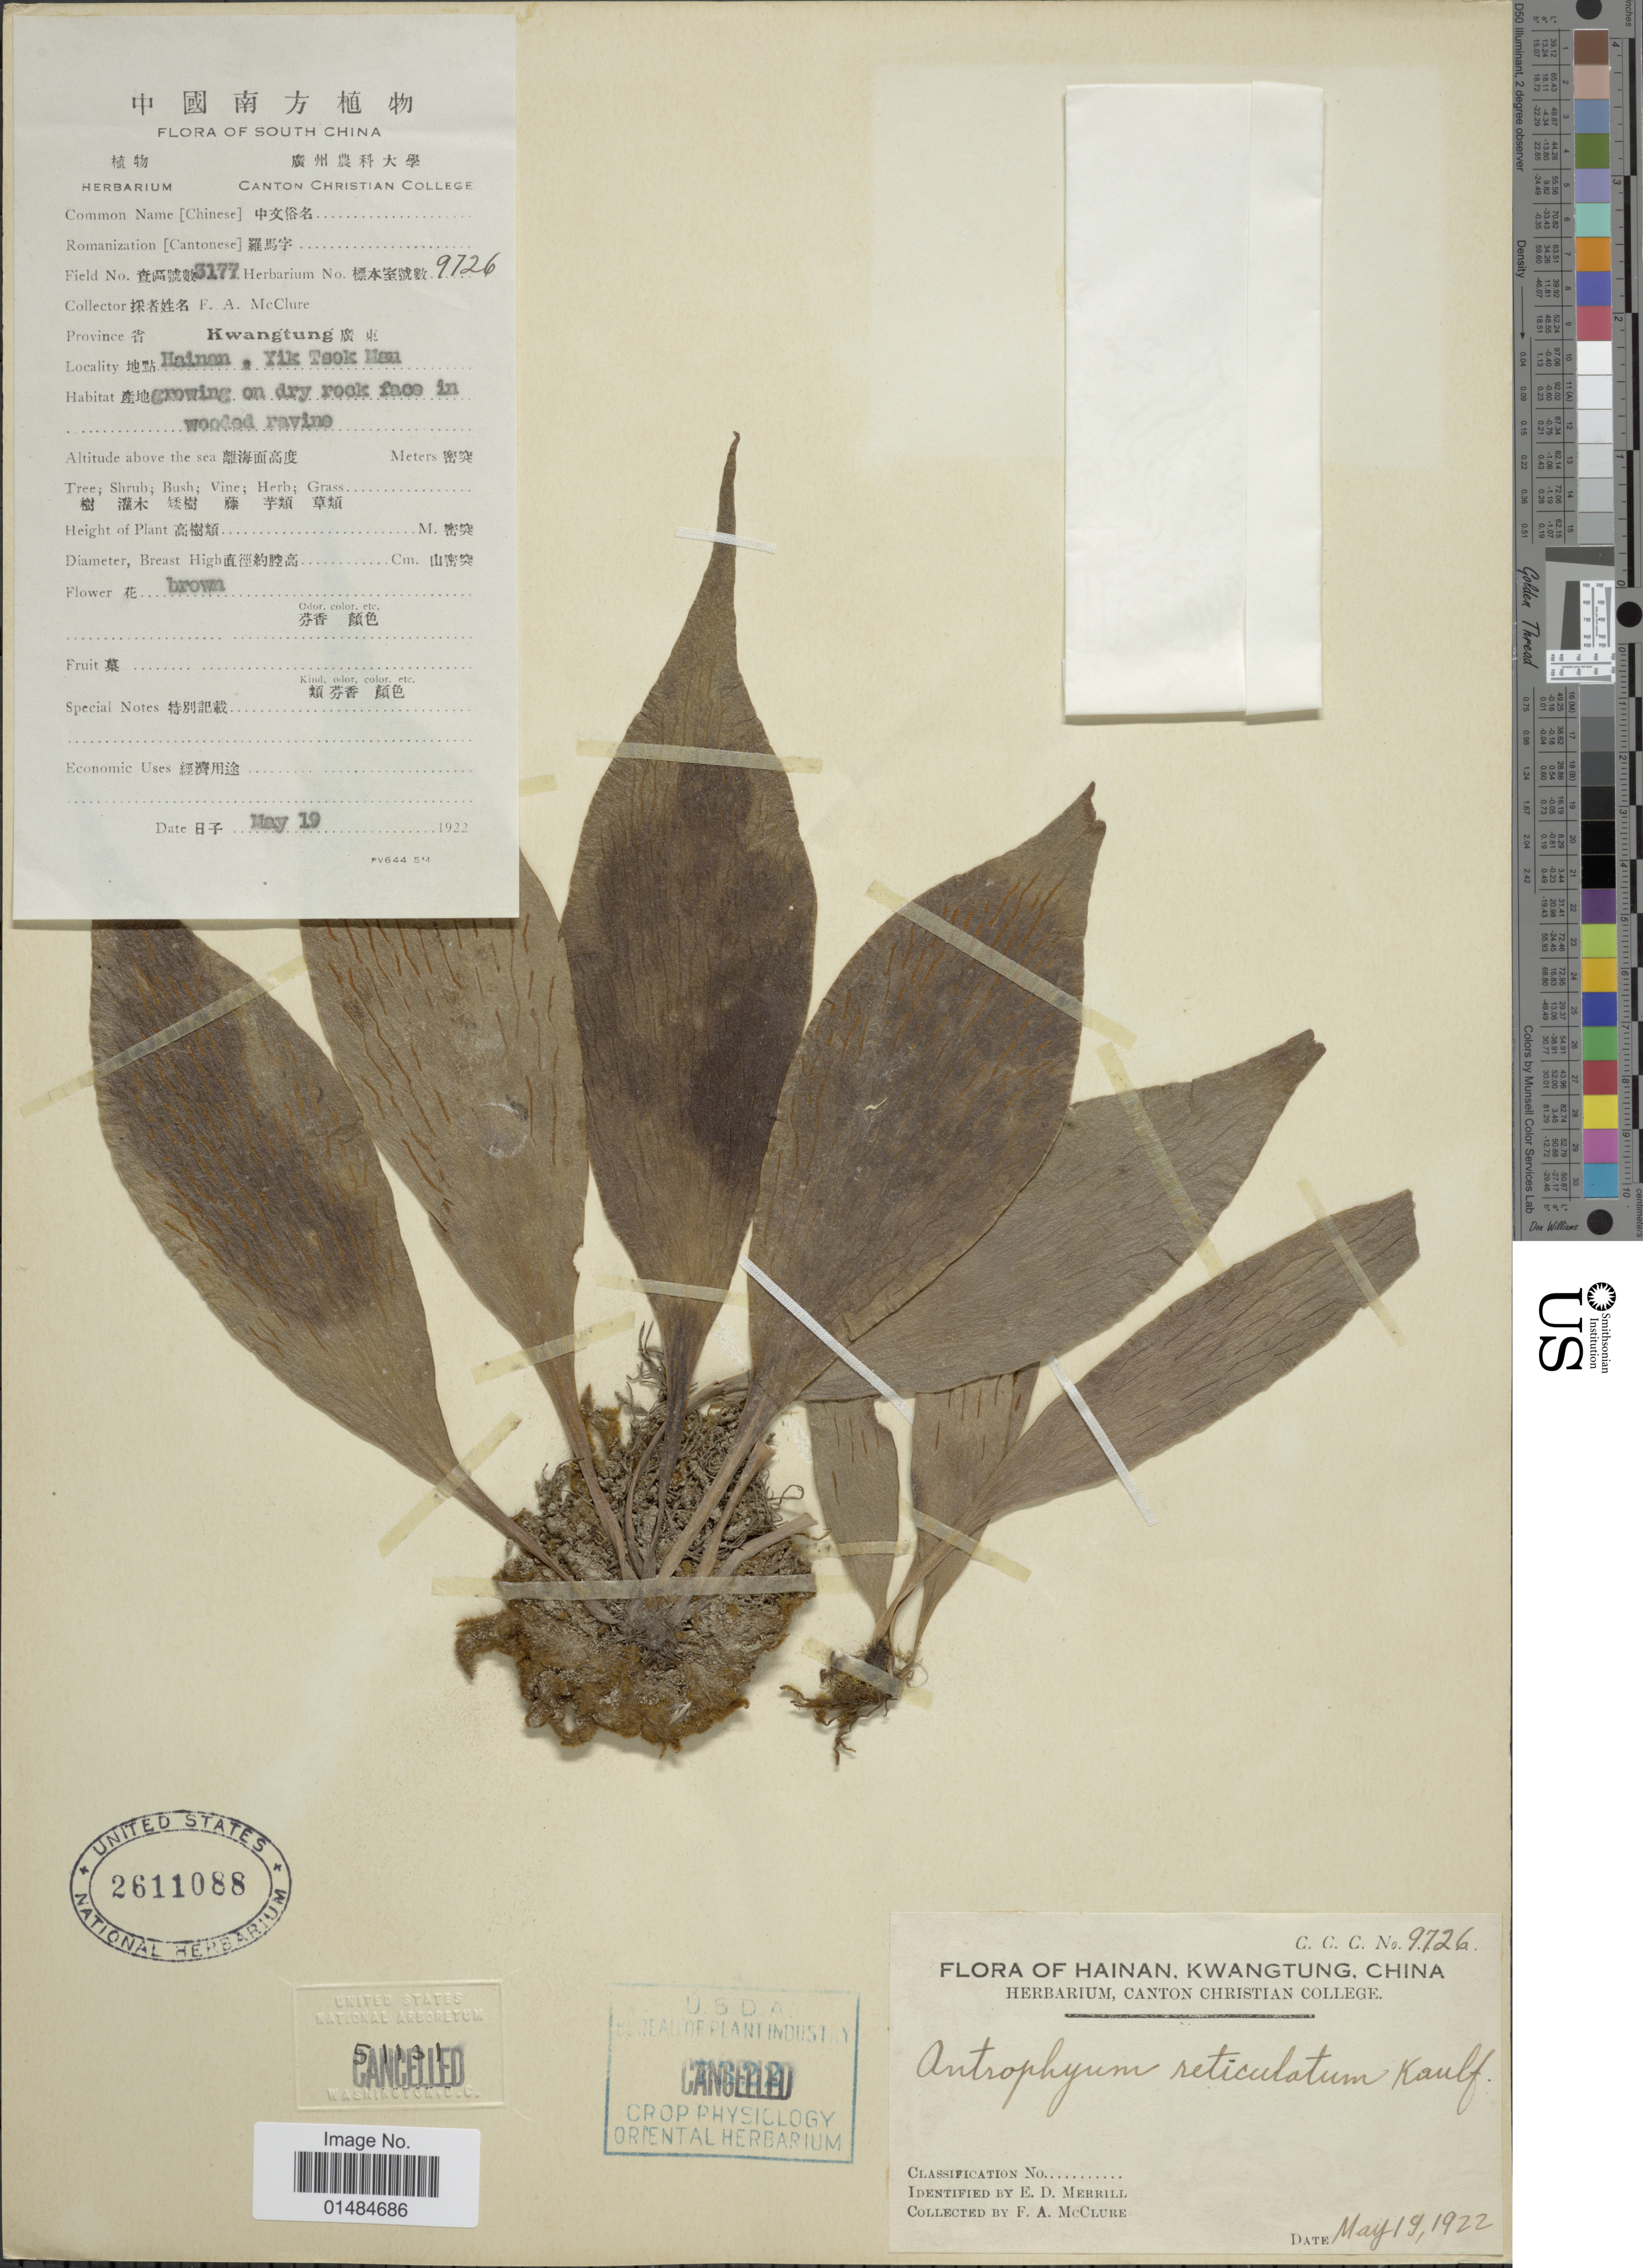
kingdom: Plantae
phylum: Tracheophyta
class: Polypodiopsida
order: Polypodiales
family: Pteridaceae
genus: Antrophyum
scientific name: Antrophyum reticulatum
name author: (G. Forst.) Kaulf.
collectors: F. A. McClure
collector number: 3177/9726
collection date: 1922-05-19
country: China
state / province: Guangdong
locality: South China. Hainan, Yik Tsok Man [interpreted]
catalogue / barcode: US 2611088